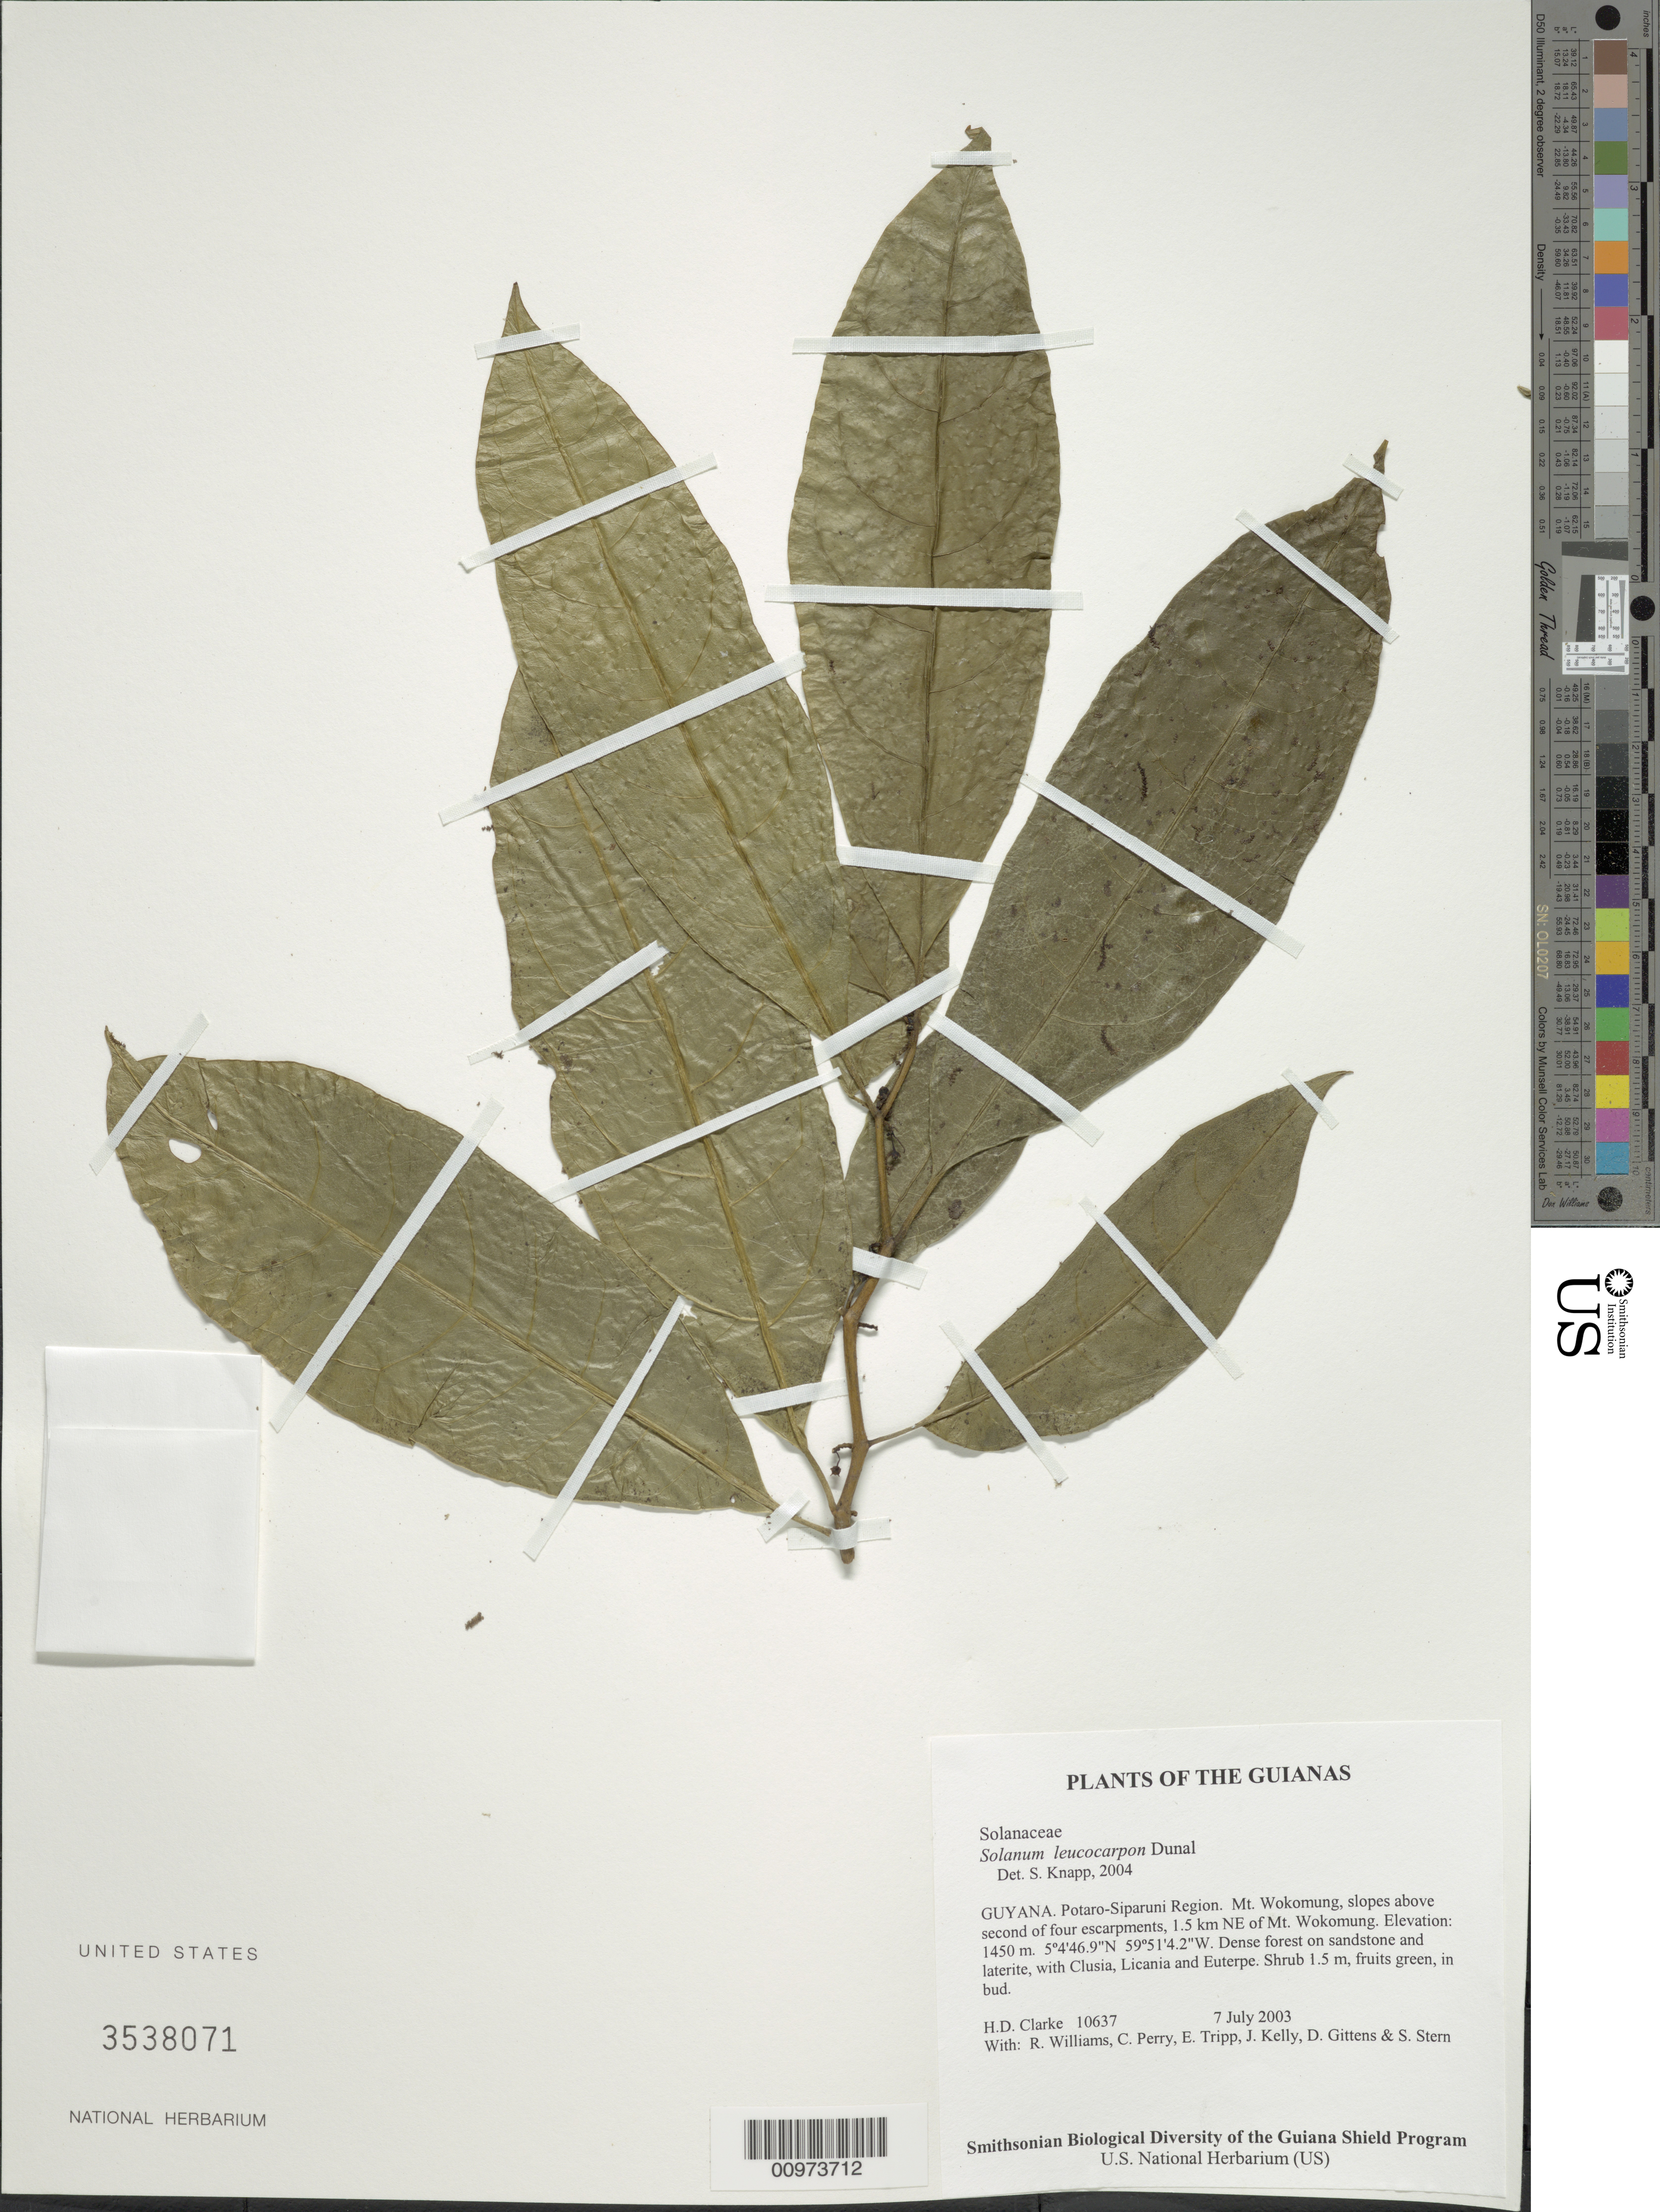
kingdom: Plantae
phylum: Tracheophyta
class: Magnoliopsida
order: Solanales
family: Solanaceae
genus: Solanum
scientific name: Solanum leucocarpon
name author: Dunal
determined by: Knapp, S. D.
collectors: H. D. Clarke, R. Williams, C. Perry, E. Tripp, J. Kelly, D. Gittens & S. R. Stern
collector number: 10637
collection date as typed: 7 July 2003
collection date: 2003-07-07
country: Guyana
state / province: Potaro-Siparuni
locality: Mt. Wokomung, slopes above second of four escarpments, 1.5 km NE of Mt. Wokomung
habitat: Dense forest on sandstone and laterite, with Clusia, Licania and Euterpe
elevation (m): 1450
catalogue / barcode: US 3538071